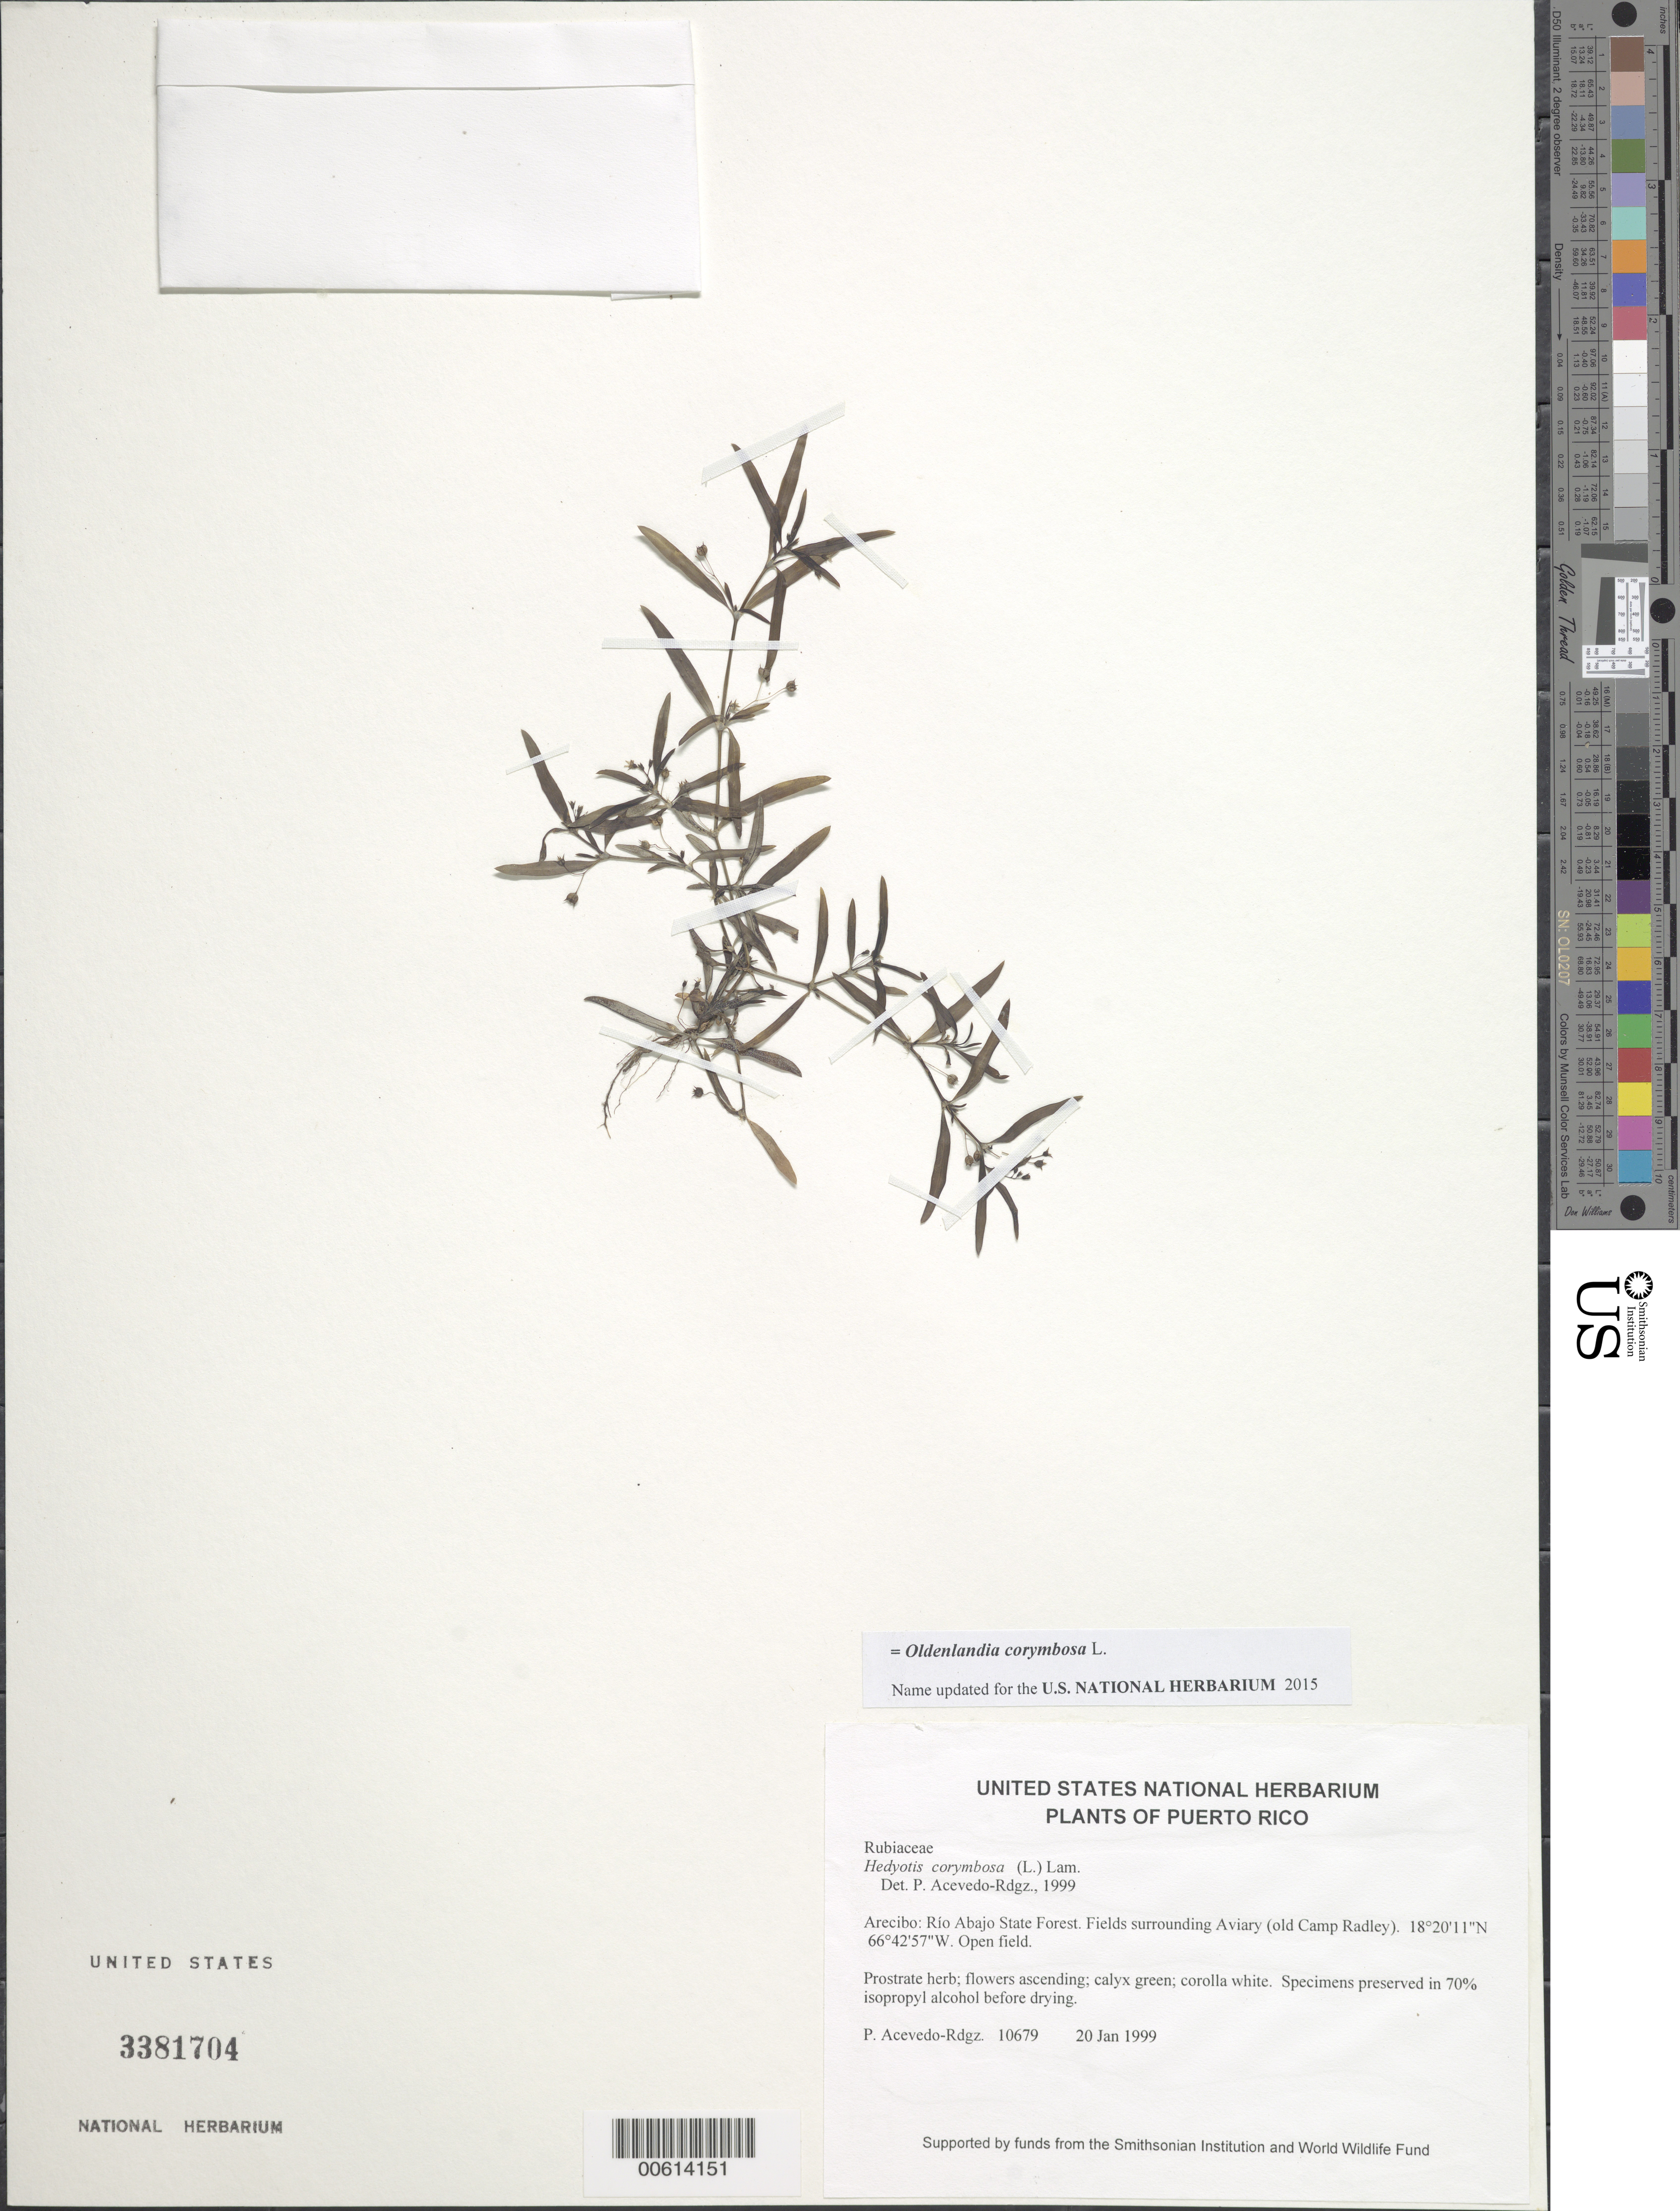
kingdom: Plantae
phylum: Tracheophyta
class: Magnoliopsida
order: Gentianales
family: Rubiaceae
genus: Oldenlandia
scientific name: Oldenlandia corymbosa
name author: L.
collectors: P. Acevedo-Rodr.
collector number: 10679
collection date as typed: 20 Jan 1999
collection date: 1999-01-20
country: Puerto Rico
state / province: Arecibo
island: Puerto Rico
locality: Arecibo; Río Abajo State Forest. Fields surrounding Aviary (old Camp Radley).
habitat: Open field.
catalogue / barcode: US 3381704